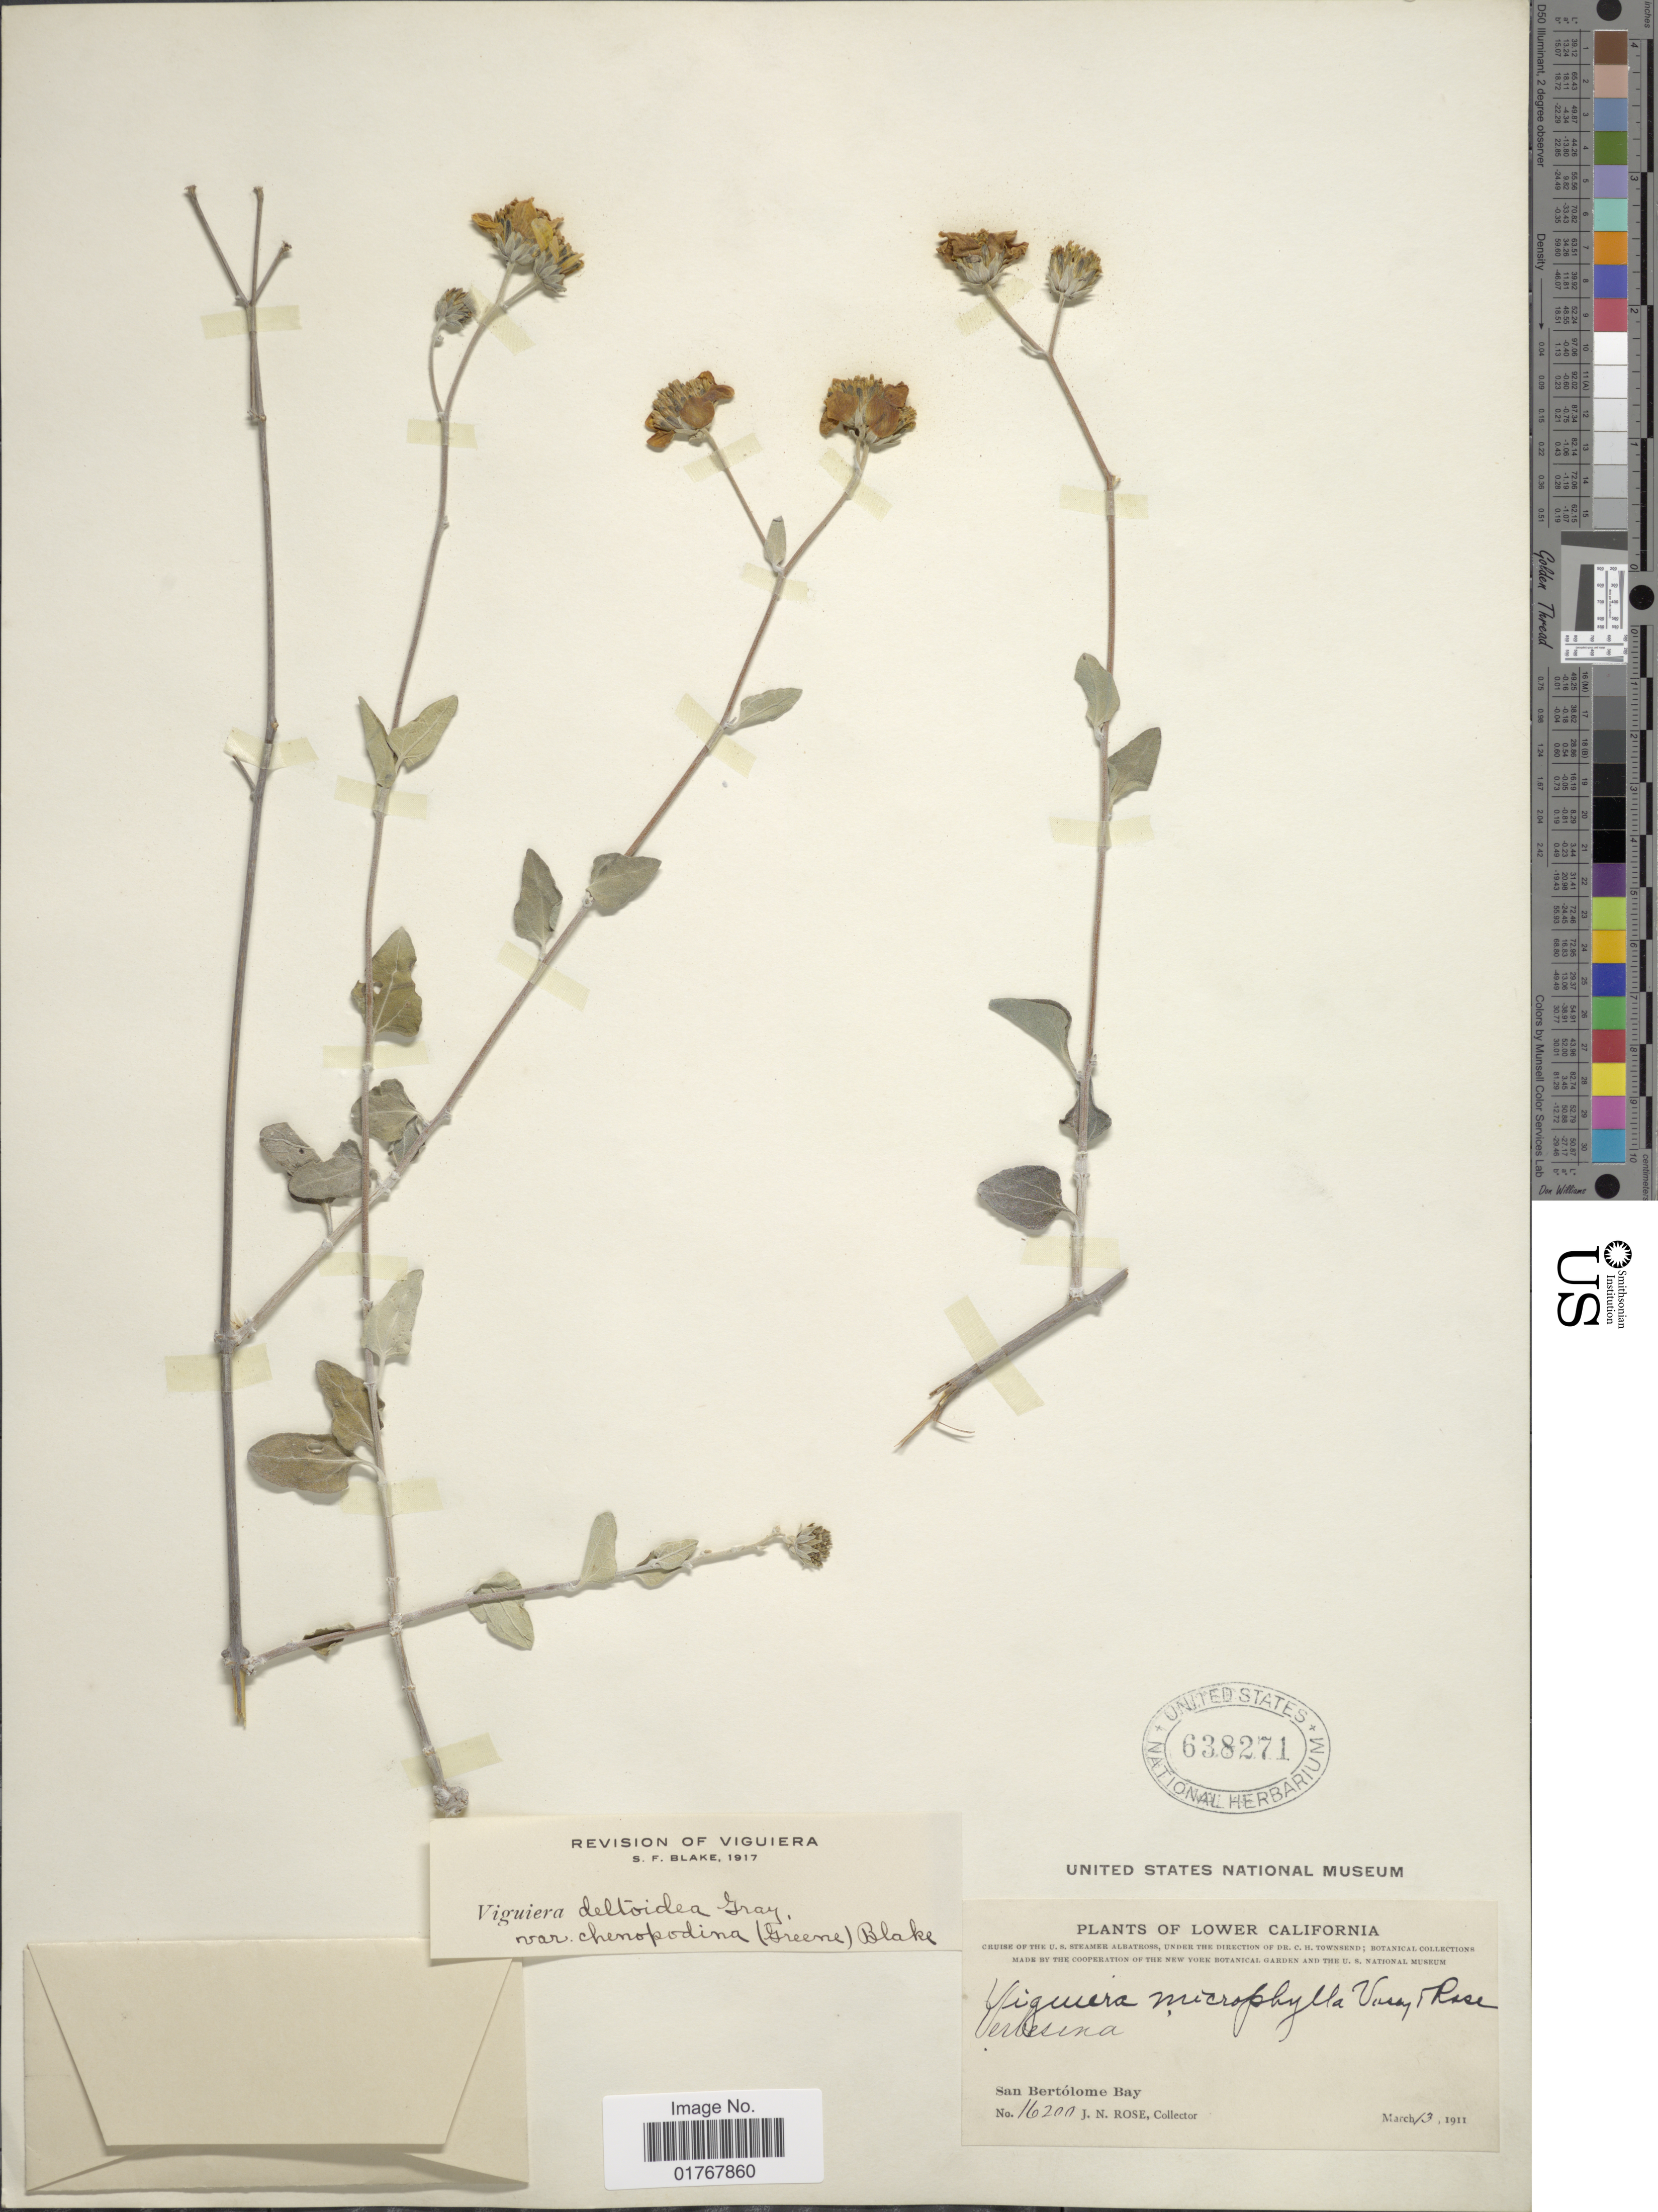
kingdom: Plantae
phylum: Tracheophyta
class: Magnoliopsida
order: Asterales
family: Asteraceae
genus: Viguiera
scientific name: Viguiera deltoidea var. chenopodina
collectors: J. N. Rose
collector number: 16200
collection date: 1911-03-13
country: Mexico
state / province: Baja California Sur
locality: Lower California, San Bertólome Bay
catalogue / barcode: US 638271